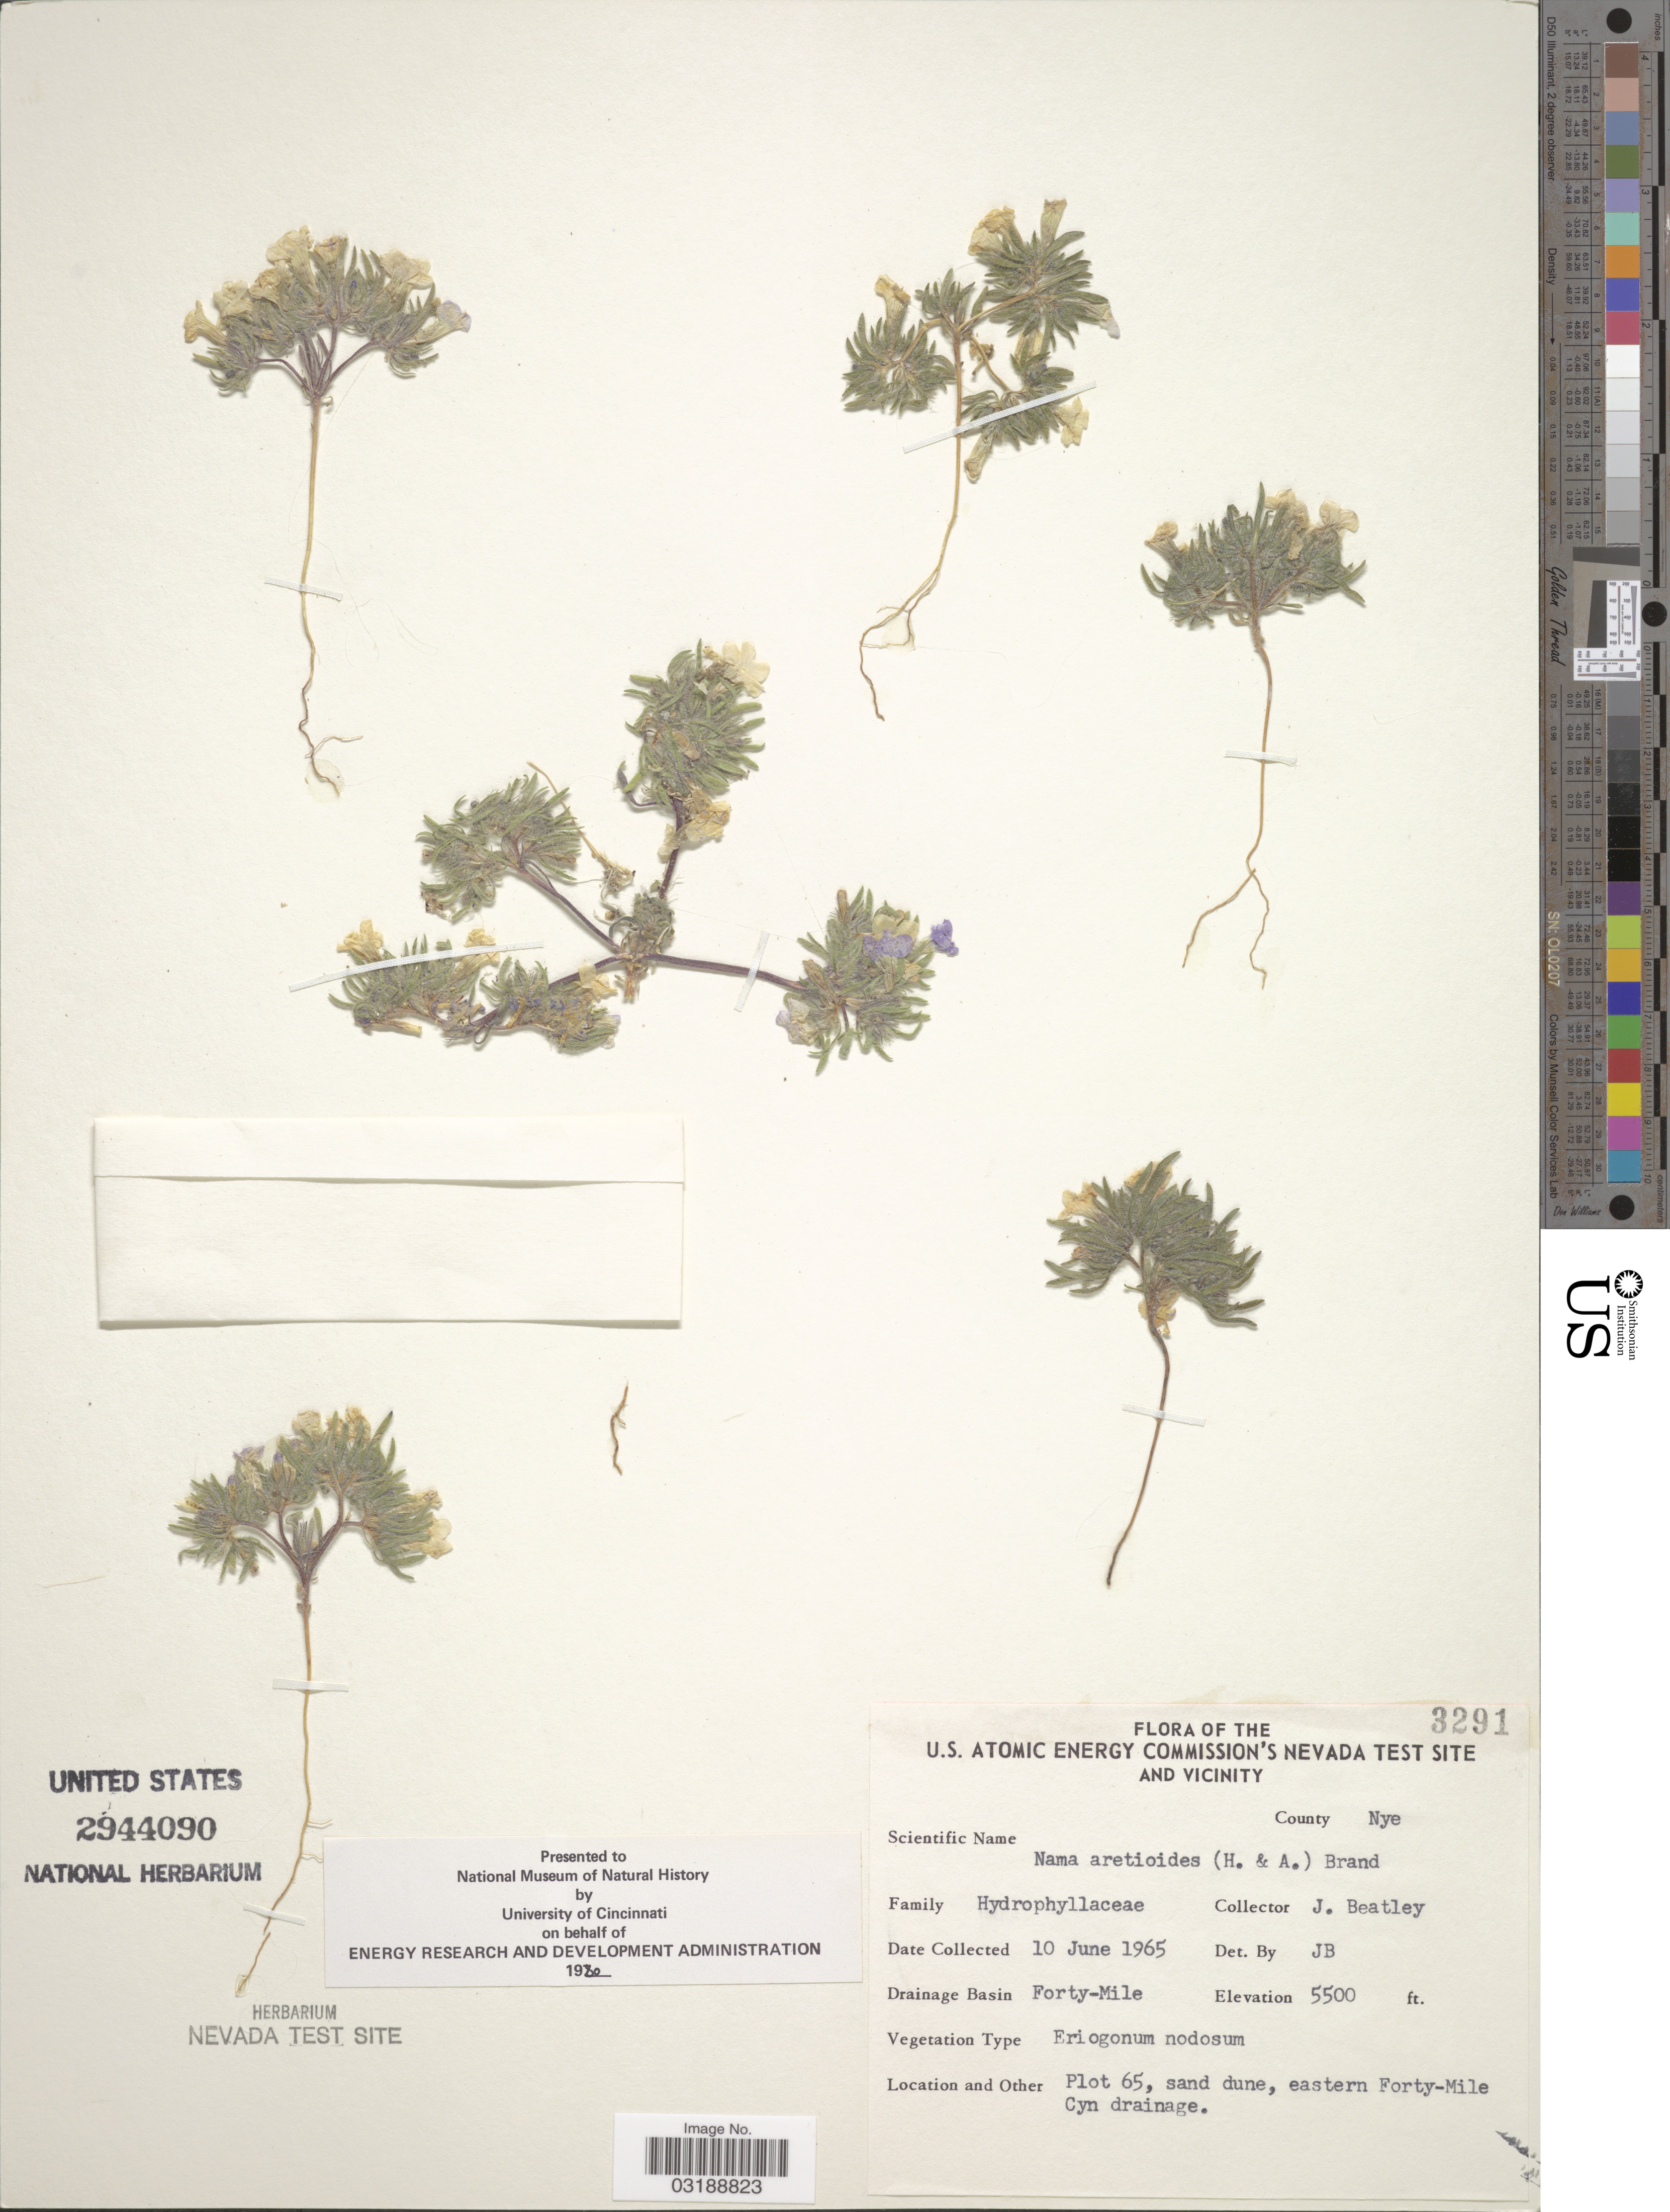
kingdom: Plantae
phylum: Tracheophyta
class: Magnoliopsida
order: Boraginales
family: Namaceae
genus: Nama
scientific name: Nama aretioides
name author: (Hook. & Arn.) Brand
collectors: J. C. Beatley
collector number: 3291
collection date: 1965-06-10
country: United States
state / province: Nevada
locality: U.S. Atomic Energy Commission's Nevada Test Site and Vicinity. County Nye. Drainage Basin Forty-Mile. Plot 65, sand dune, eastern Forty-Mile Cyn drainage.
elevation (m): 1676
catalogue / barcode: US 2944090